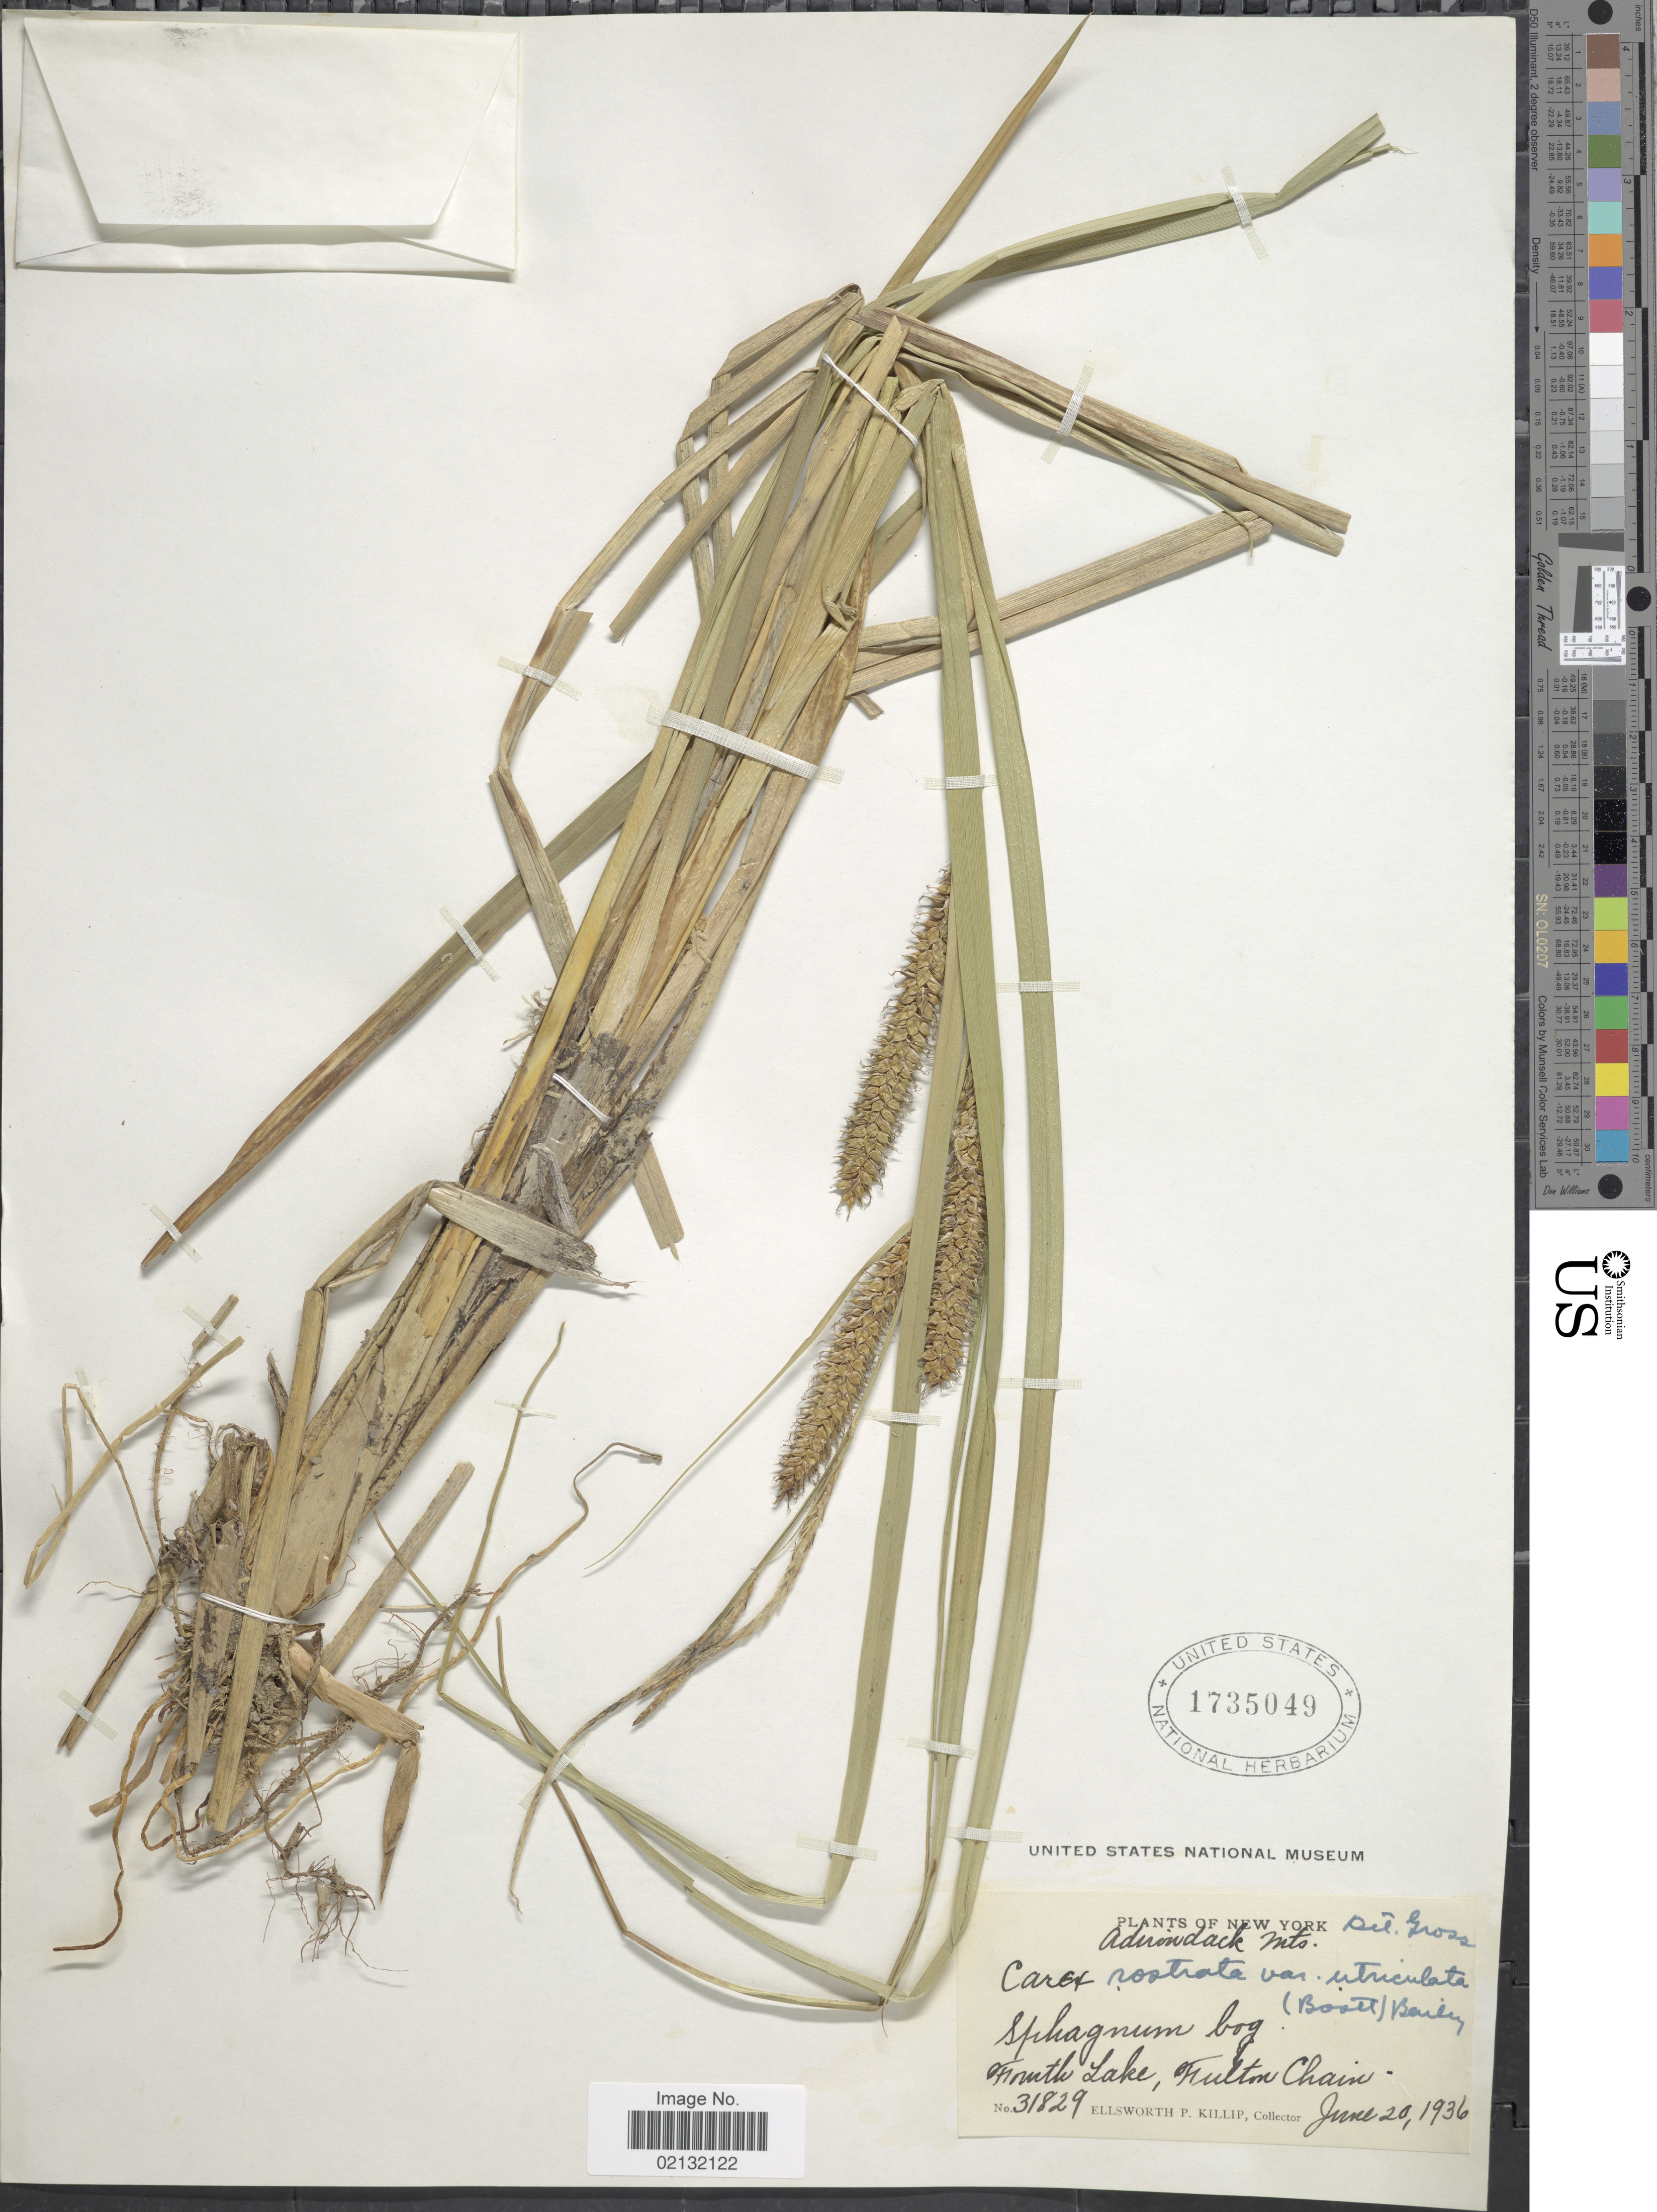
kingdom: Plantae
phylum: Tracheophyta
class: Liliopsida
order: Poales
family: Cyperaceae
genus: Carex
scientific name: Carex rostrata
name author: Stokes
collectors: E. P. Killip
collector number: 31829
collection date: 1936-06-20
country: United States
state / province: New York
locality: Adirondack Mountains, Sphagnum bog, Fourth Lake, Fulton Chain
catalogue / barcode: US 1735049